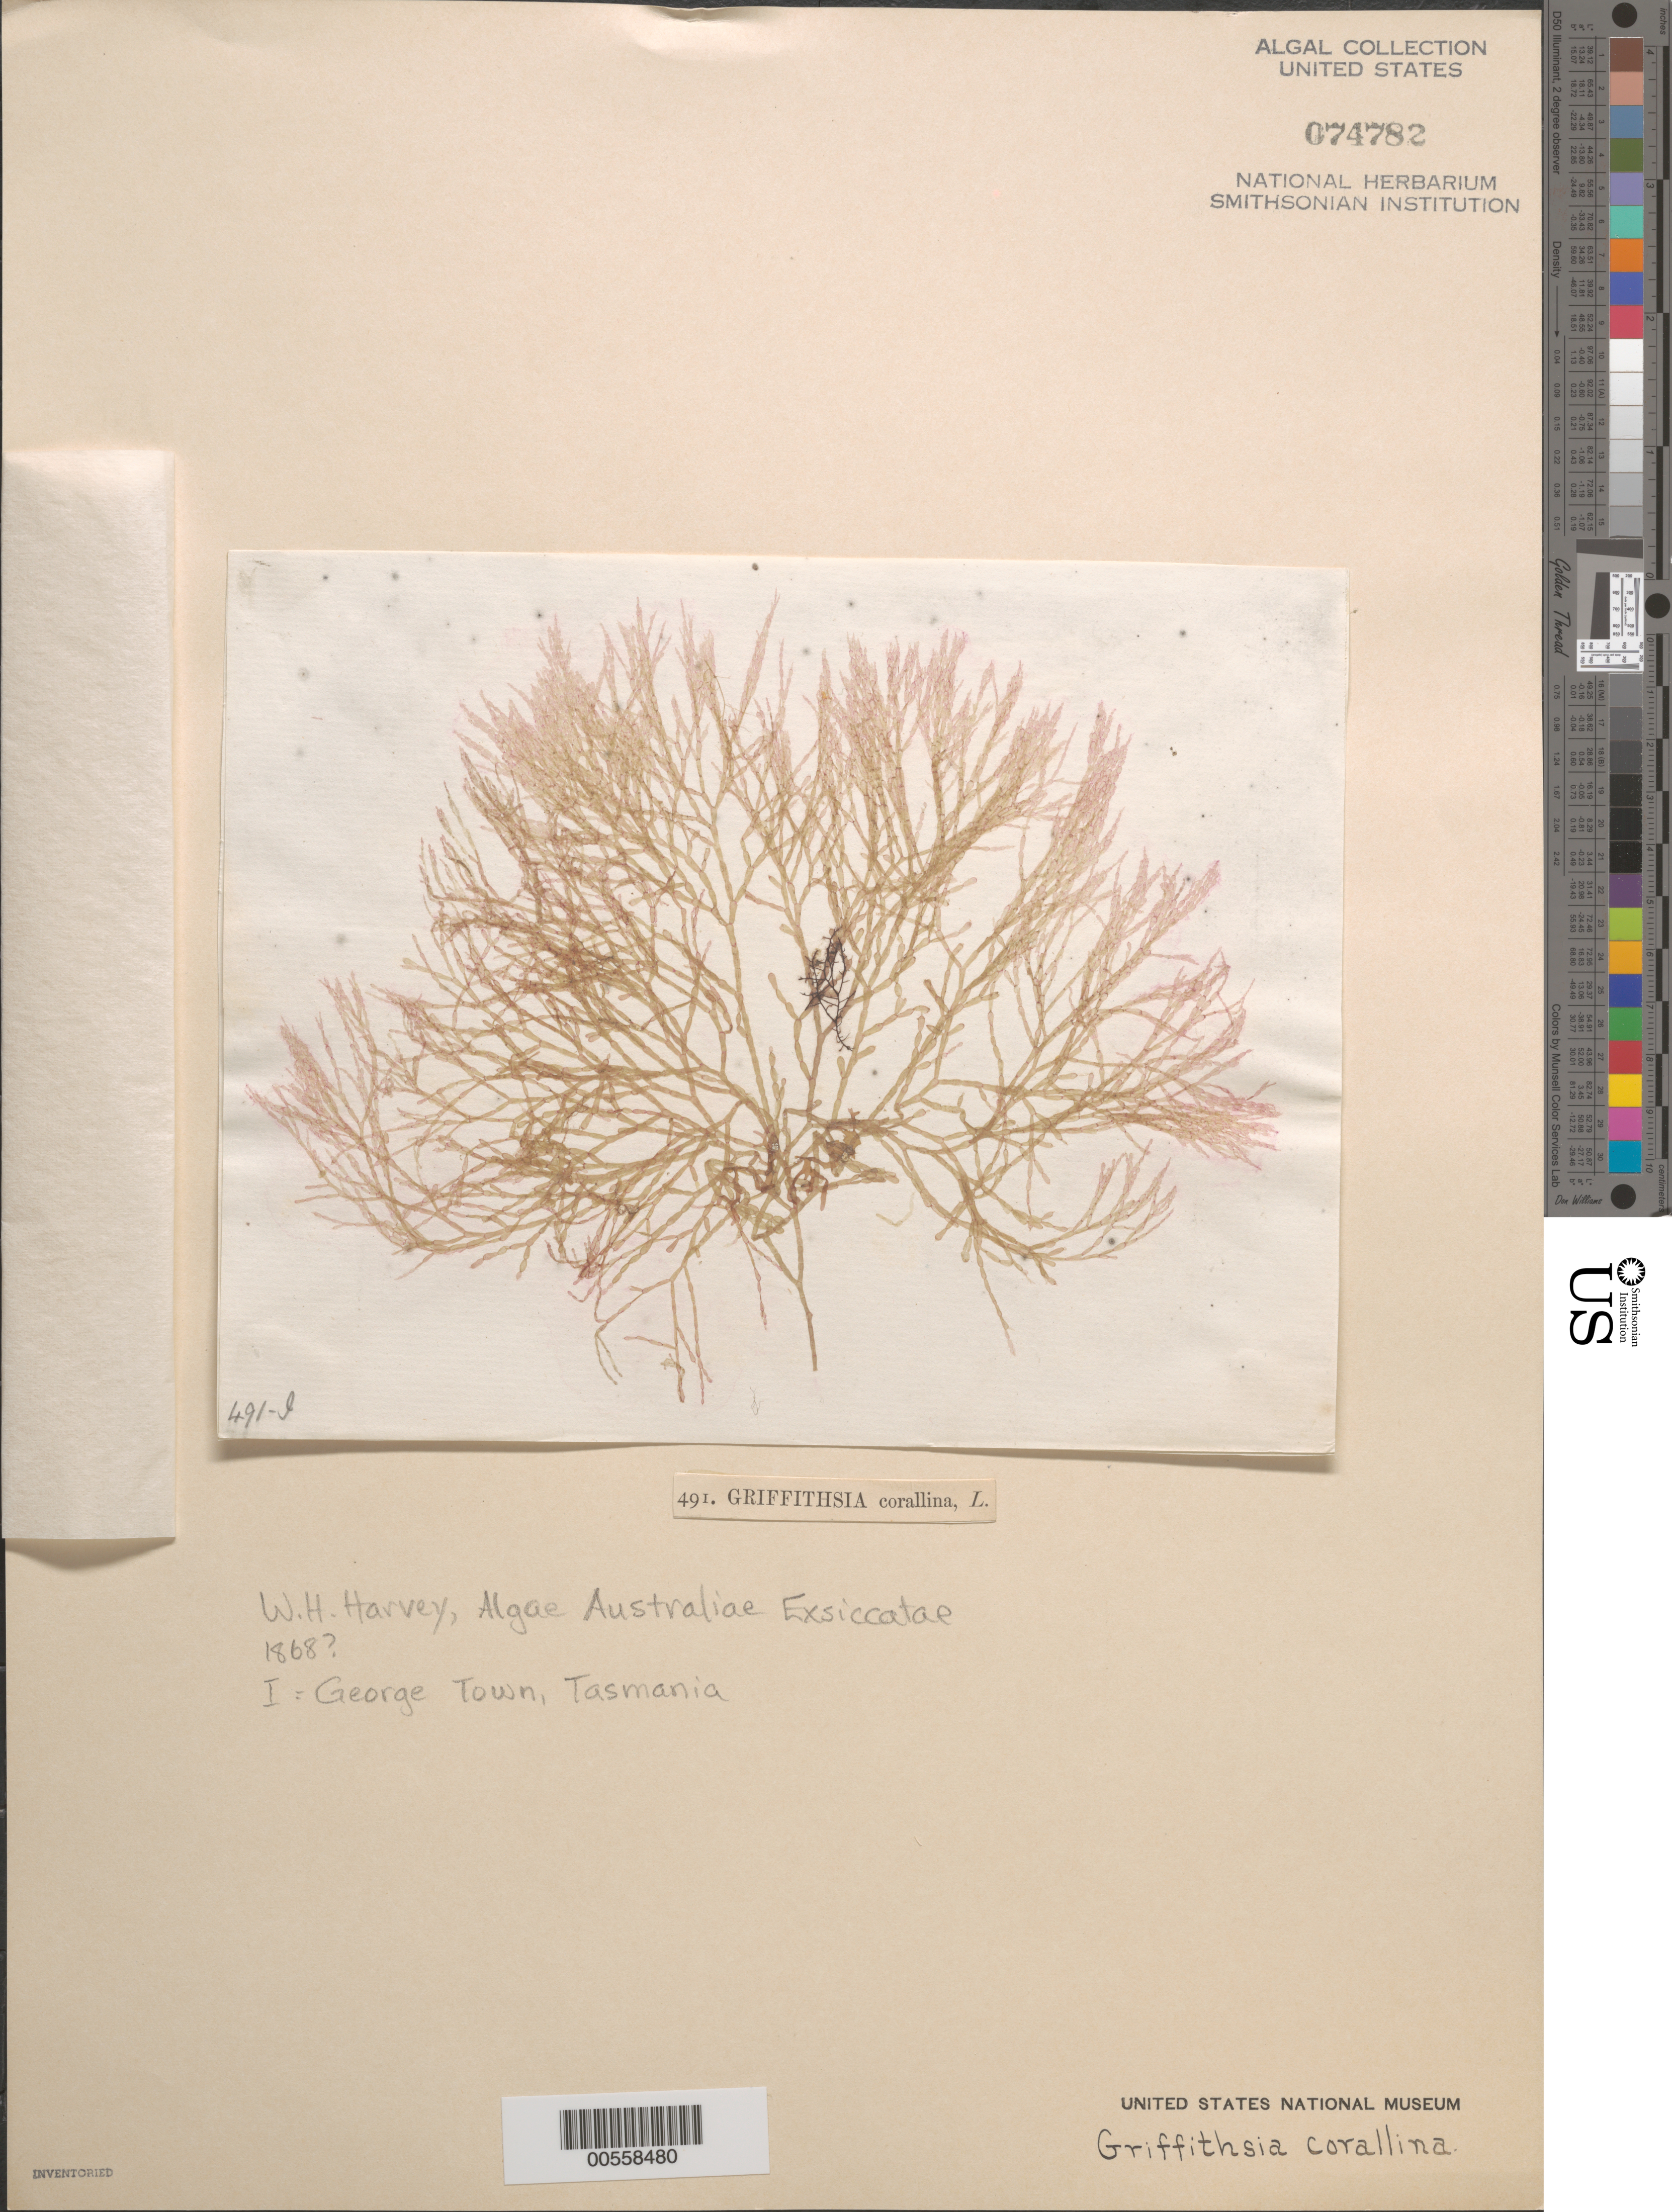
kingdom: Plantae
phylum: Rhodophyta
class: Florideophyceae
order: Ceramiales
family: Wrangeliaceae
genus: Griffithsia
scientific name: Griffithsia corallinoides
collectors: W. Harvey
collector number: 491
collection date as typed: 1868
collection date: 1868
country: Australia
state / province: Tasmania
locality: George Town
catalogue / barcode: US 74782